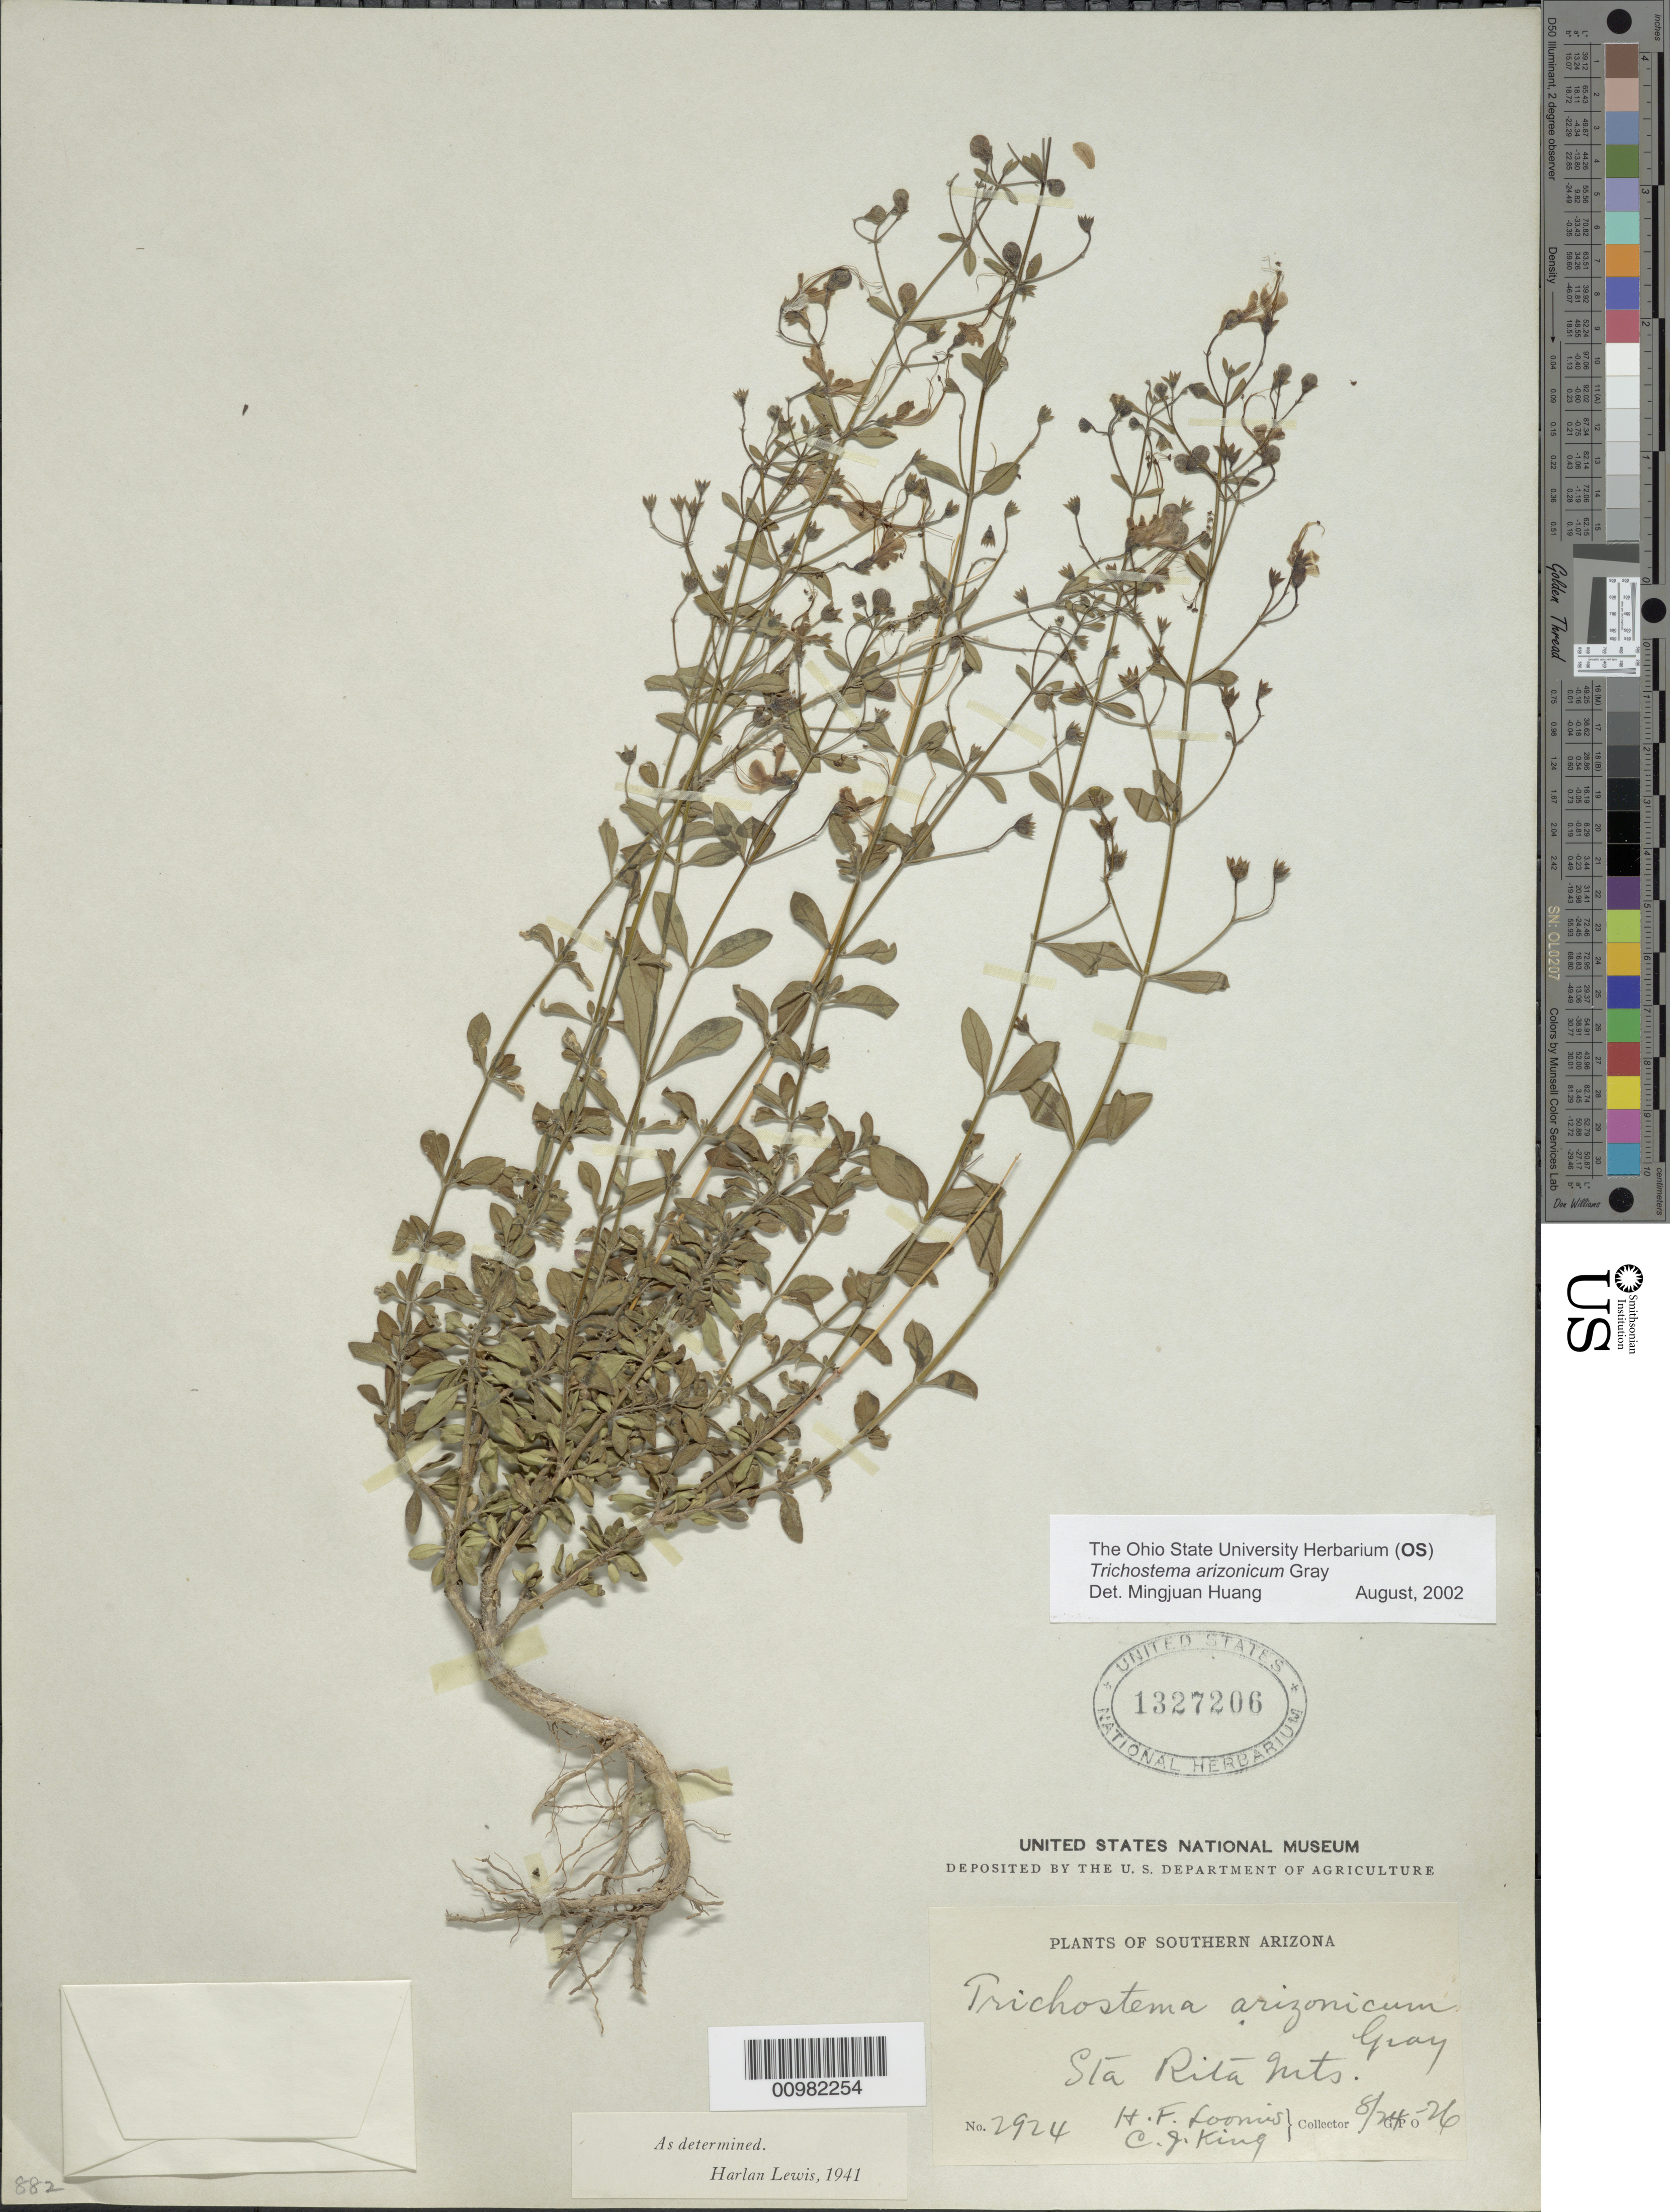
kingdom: Plantae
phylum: Tracheophyta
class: Magnoliopsida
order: Lamiales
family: Lamiaceae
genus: Trichostema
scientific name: Trichostema arizonicum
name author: A. Gray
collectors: H. F. Loomis & C. J. King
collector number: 2924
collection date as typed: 24 Sep 1922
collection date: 1922-09-24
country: United States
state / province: Arizona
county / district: Santa Cruz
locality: Santa Rita Mts.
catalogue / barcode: US 1327206